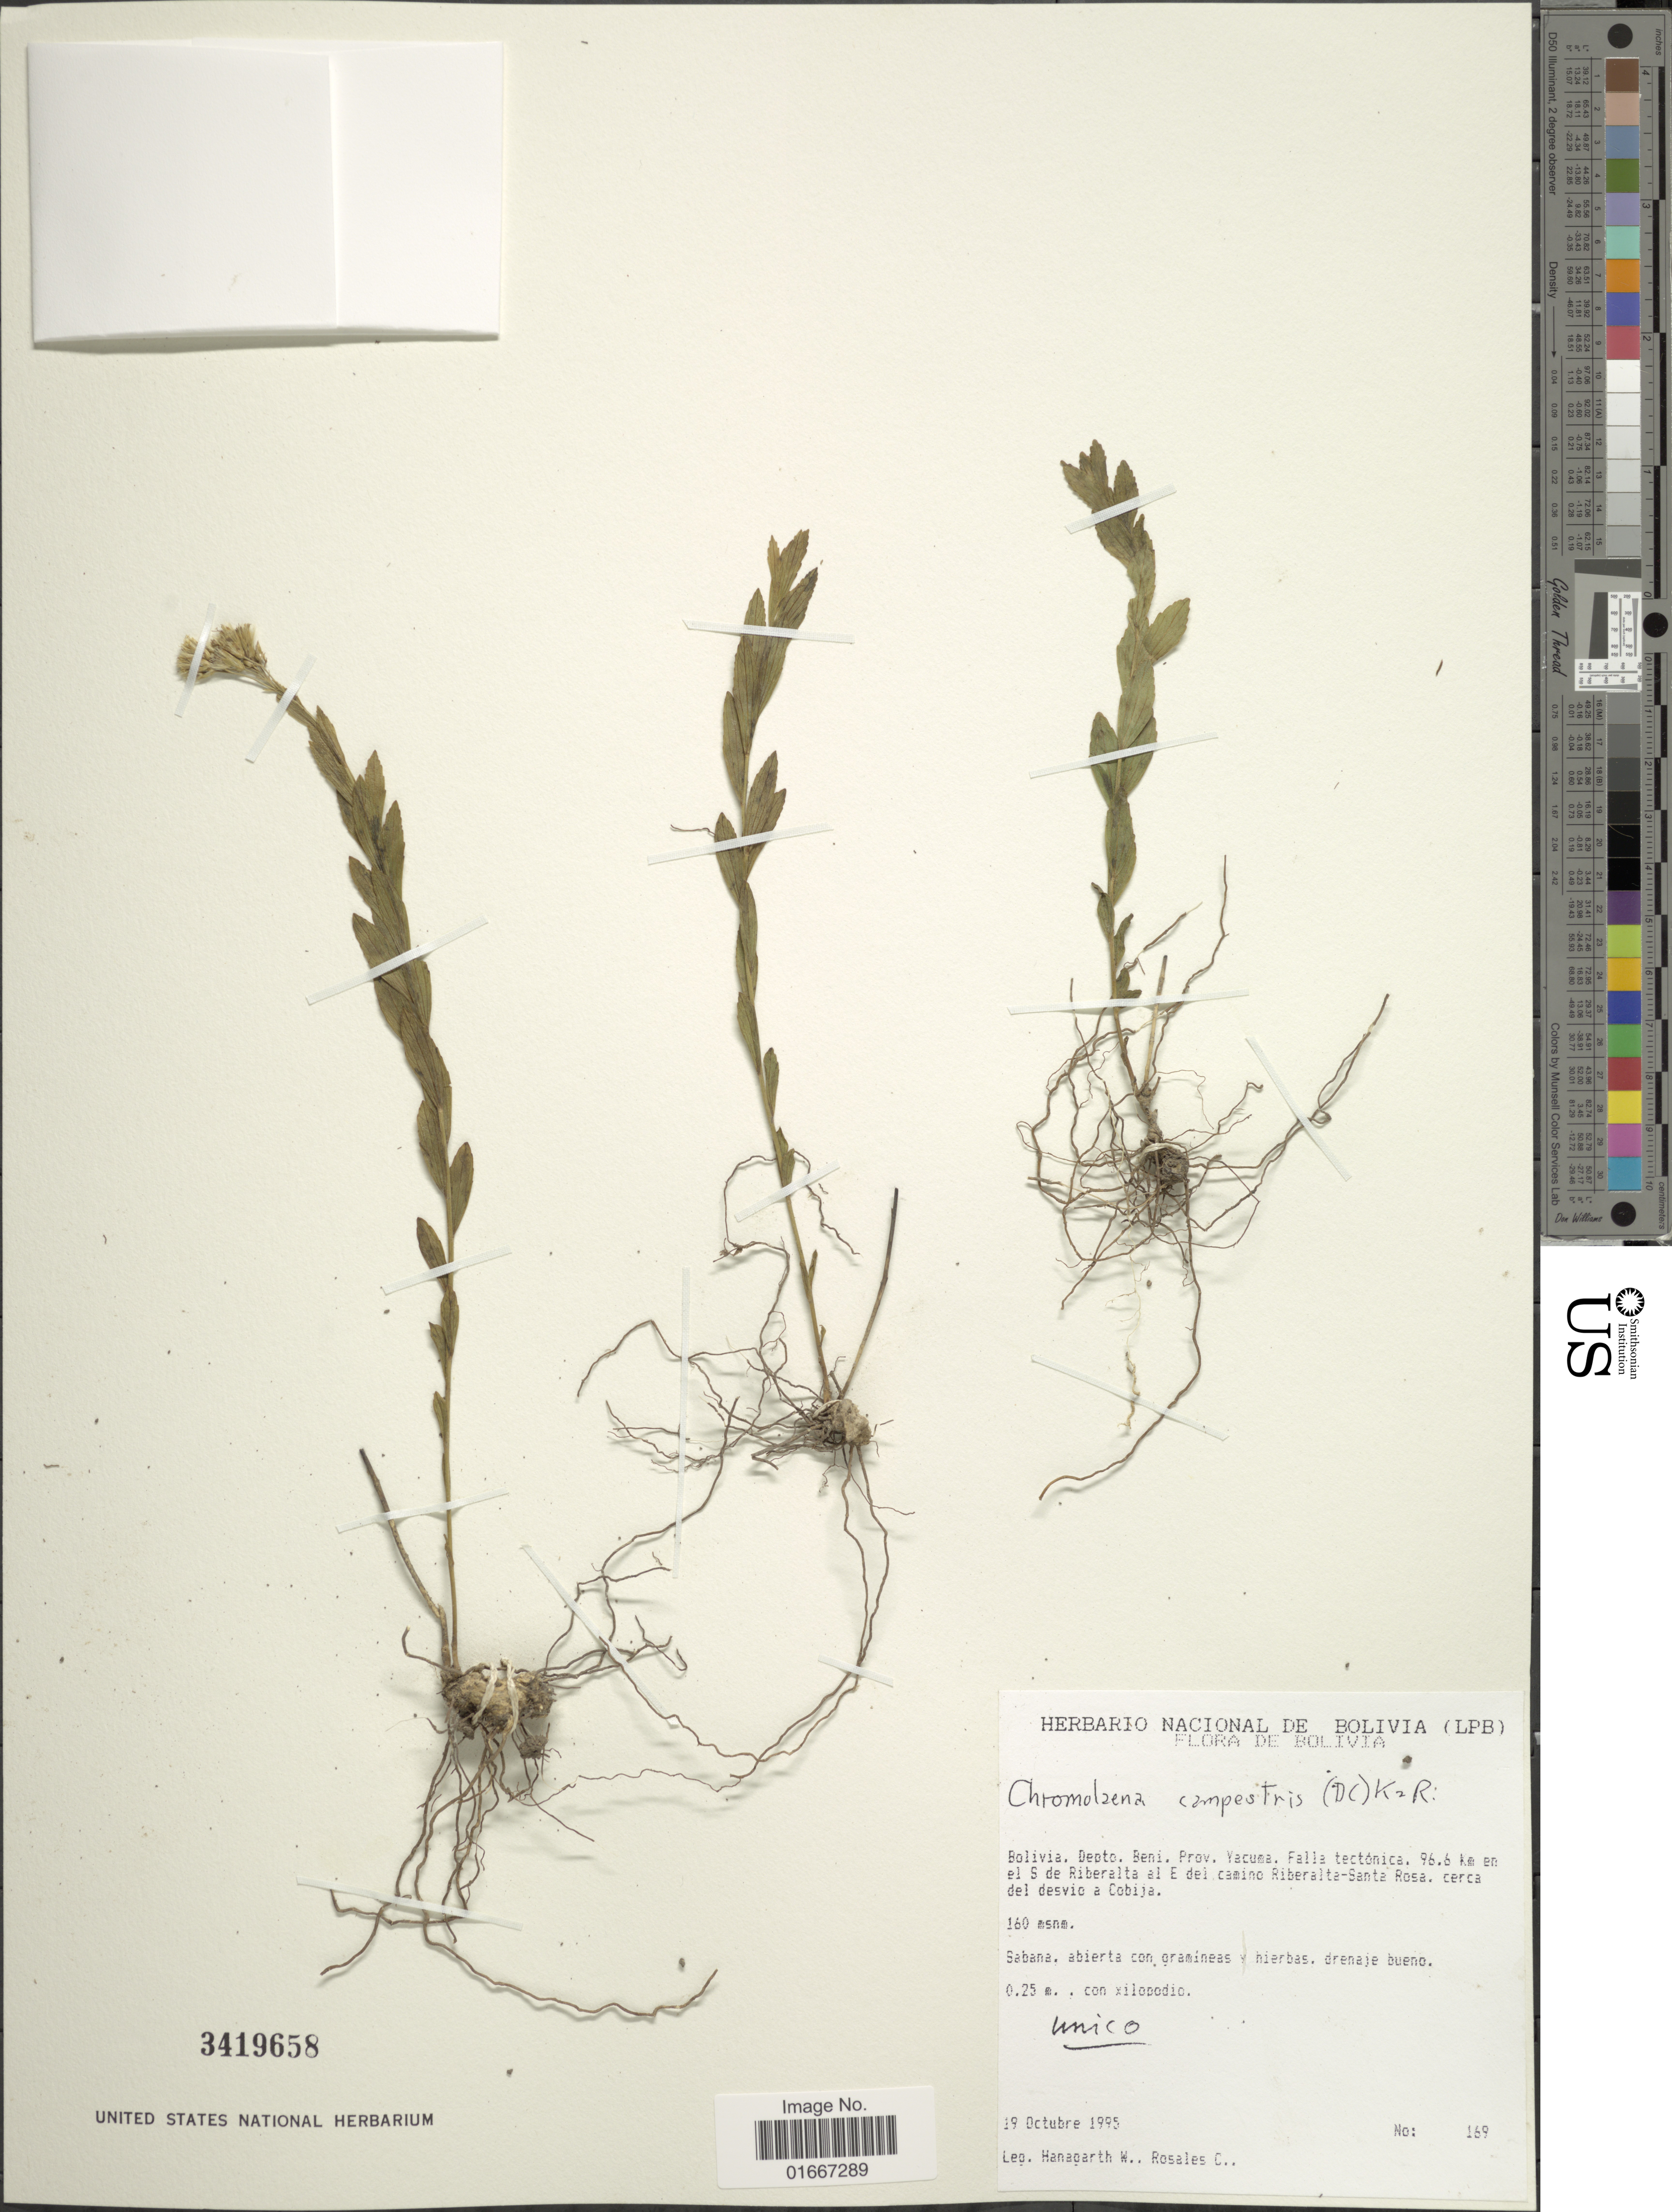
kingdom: Plantae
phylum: Tracheophyta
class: Magnoliopsida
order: Asterales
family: Asteraceae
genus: Chromolaena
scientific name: Chromolaena campestris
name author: (DC.) R.M. King & H. Rob.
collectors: W. Hanagarth & C. Rosales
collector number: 169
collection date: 1995-10-19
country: Bolivia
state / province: Beni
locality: Prov. Yacuma. Falla (Faulla) tectonica. 96.6 km en el S de Riberalta al E dei camino Riberalte-Santa Rosa. cerca del desvio a Cobija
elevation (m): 160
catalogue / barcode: US 3419658